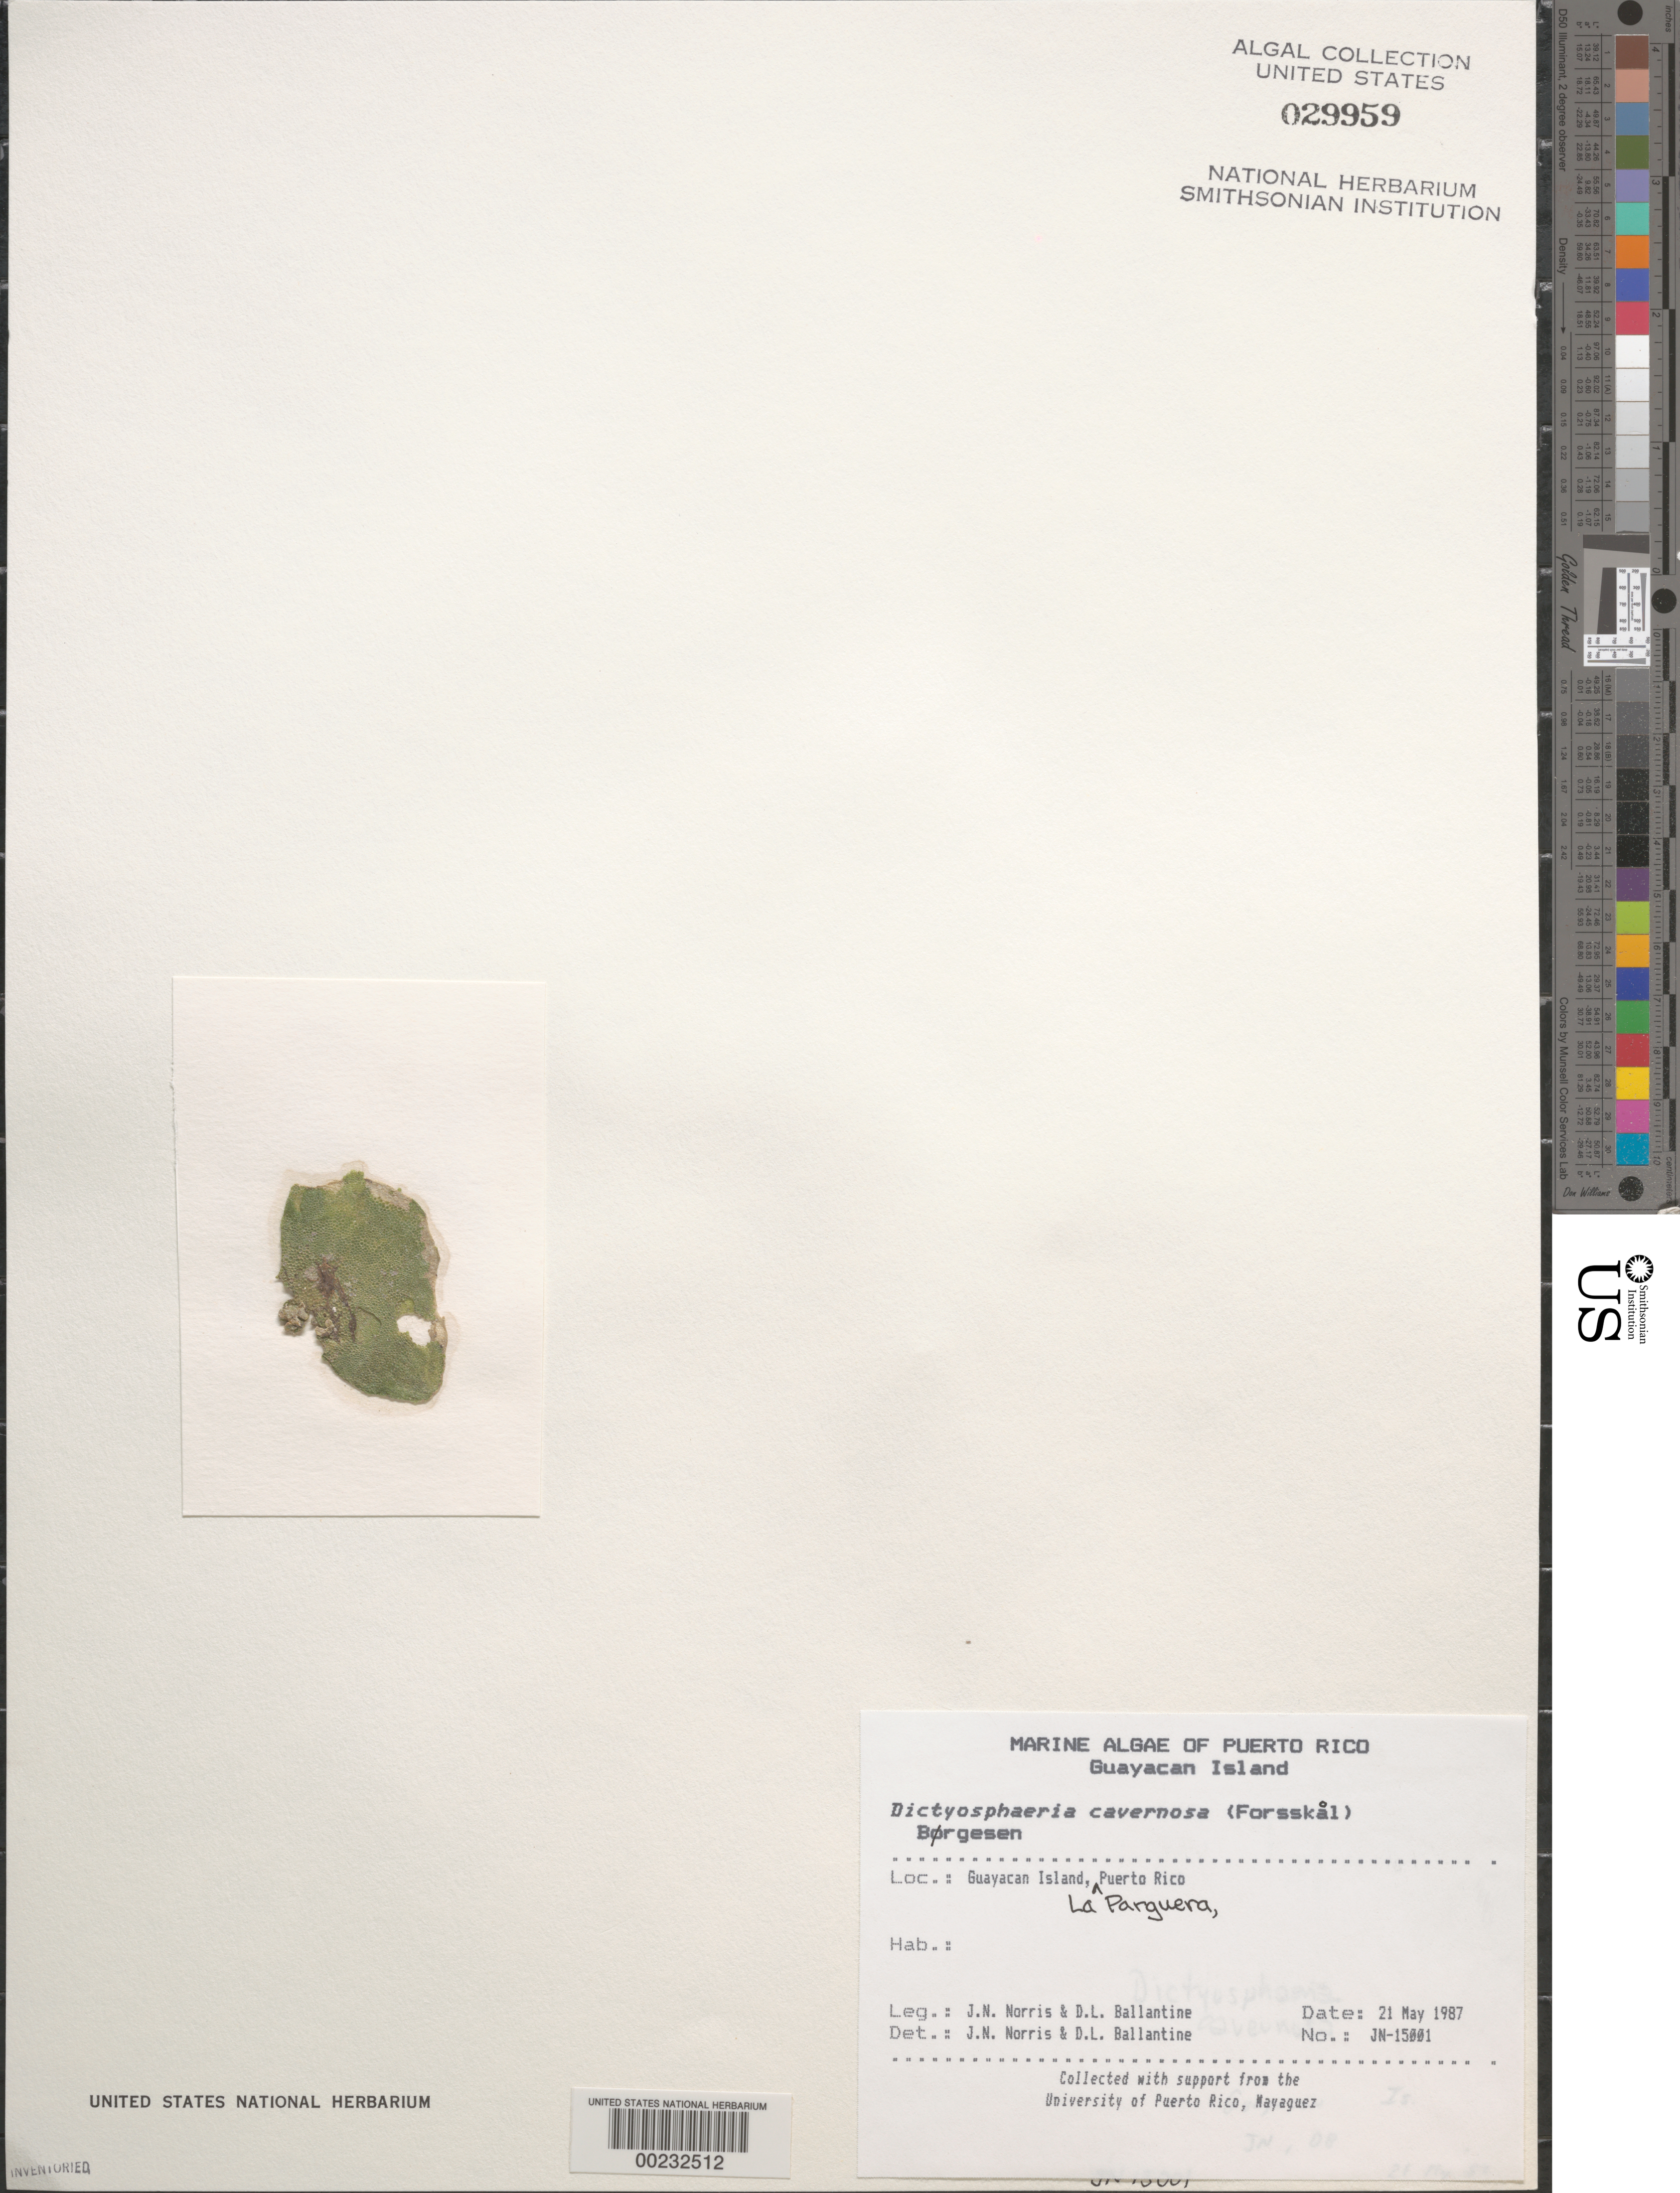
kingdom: Plantae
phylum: Chlorophyta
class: Ulvophyceae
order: Siphonocladales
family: Siphonocladaceae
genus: Dictyosphaeria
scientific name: Dictyosphaeria cavernosa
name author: (Forssk.) Børgesen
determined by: Norris, J. N.; Ballantine, D. L.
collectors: J. N. Norris & D.L. Ballantine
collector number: JN-15001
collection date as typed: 21 May 1987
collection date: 1987-05-21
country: Puerto Rico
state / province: Lajas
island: Guayacan Island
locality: La Parguera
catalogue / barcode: US 29959